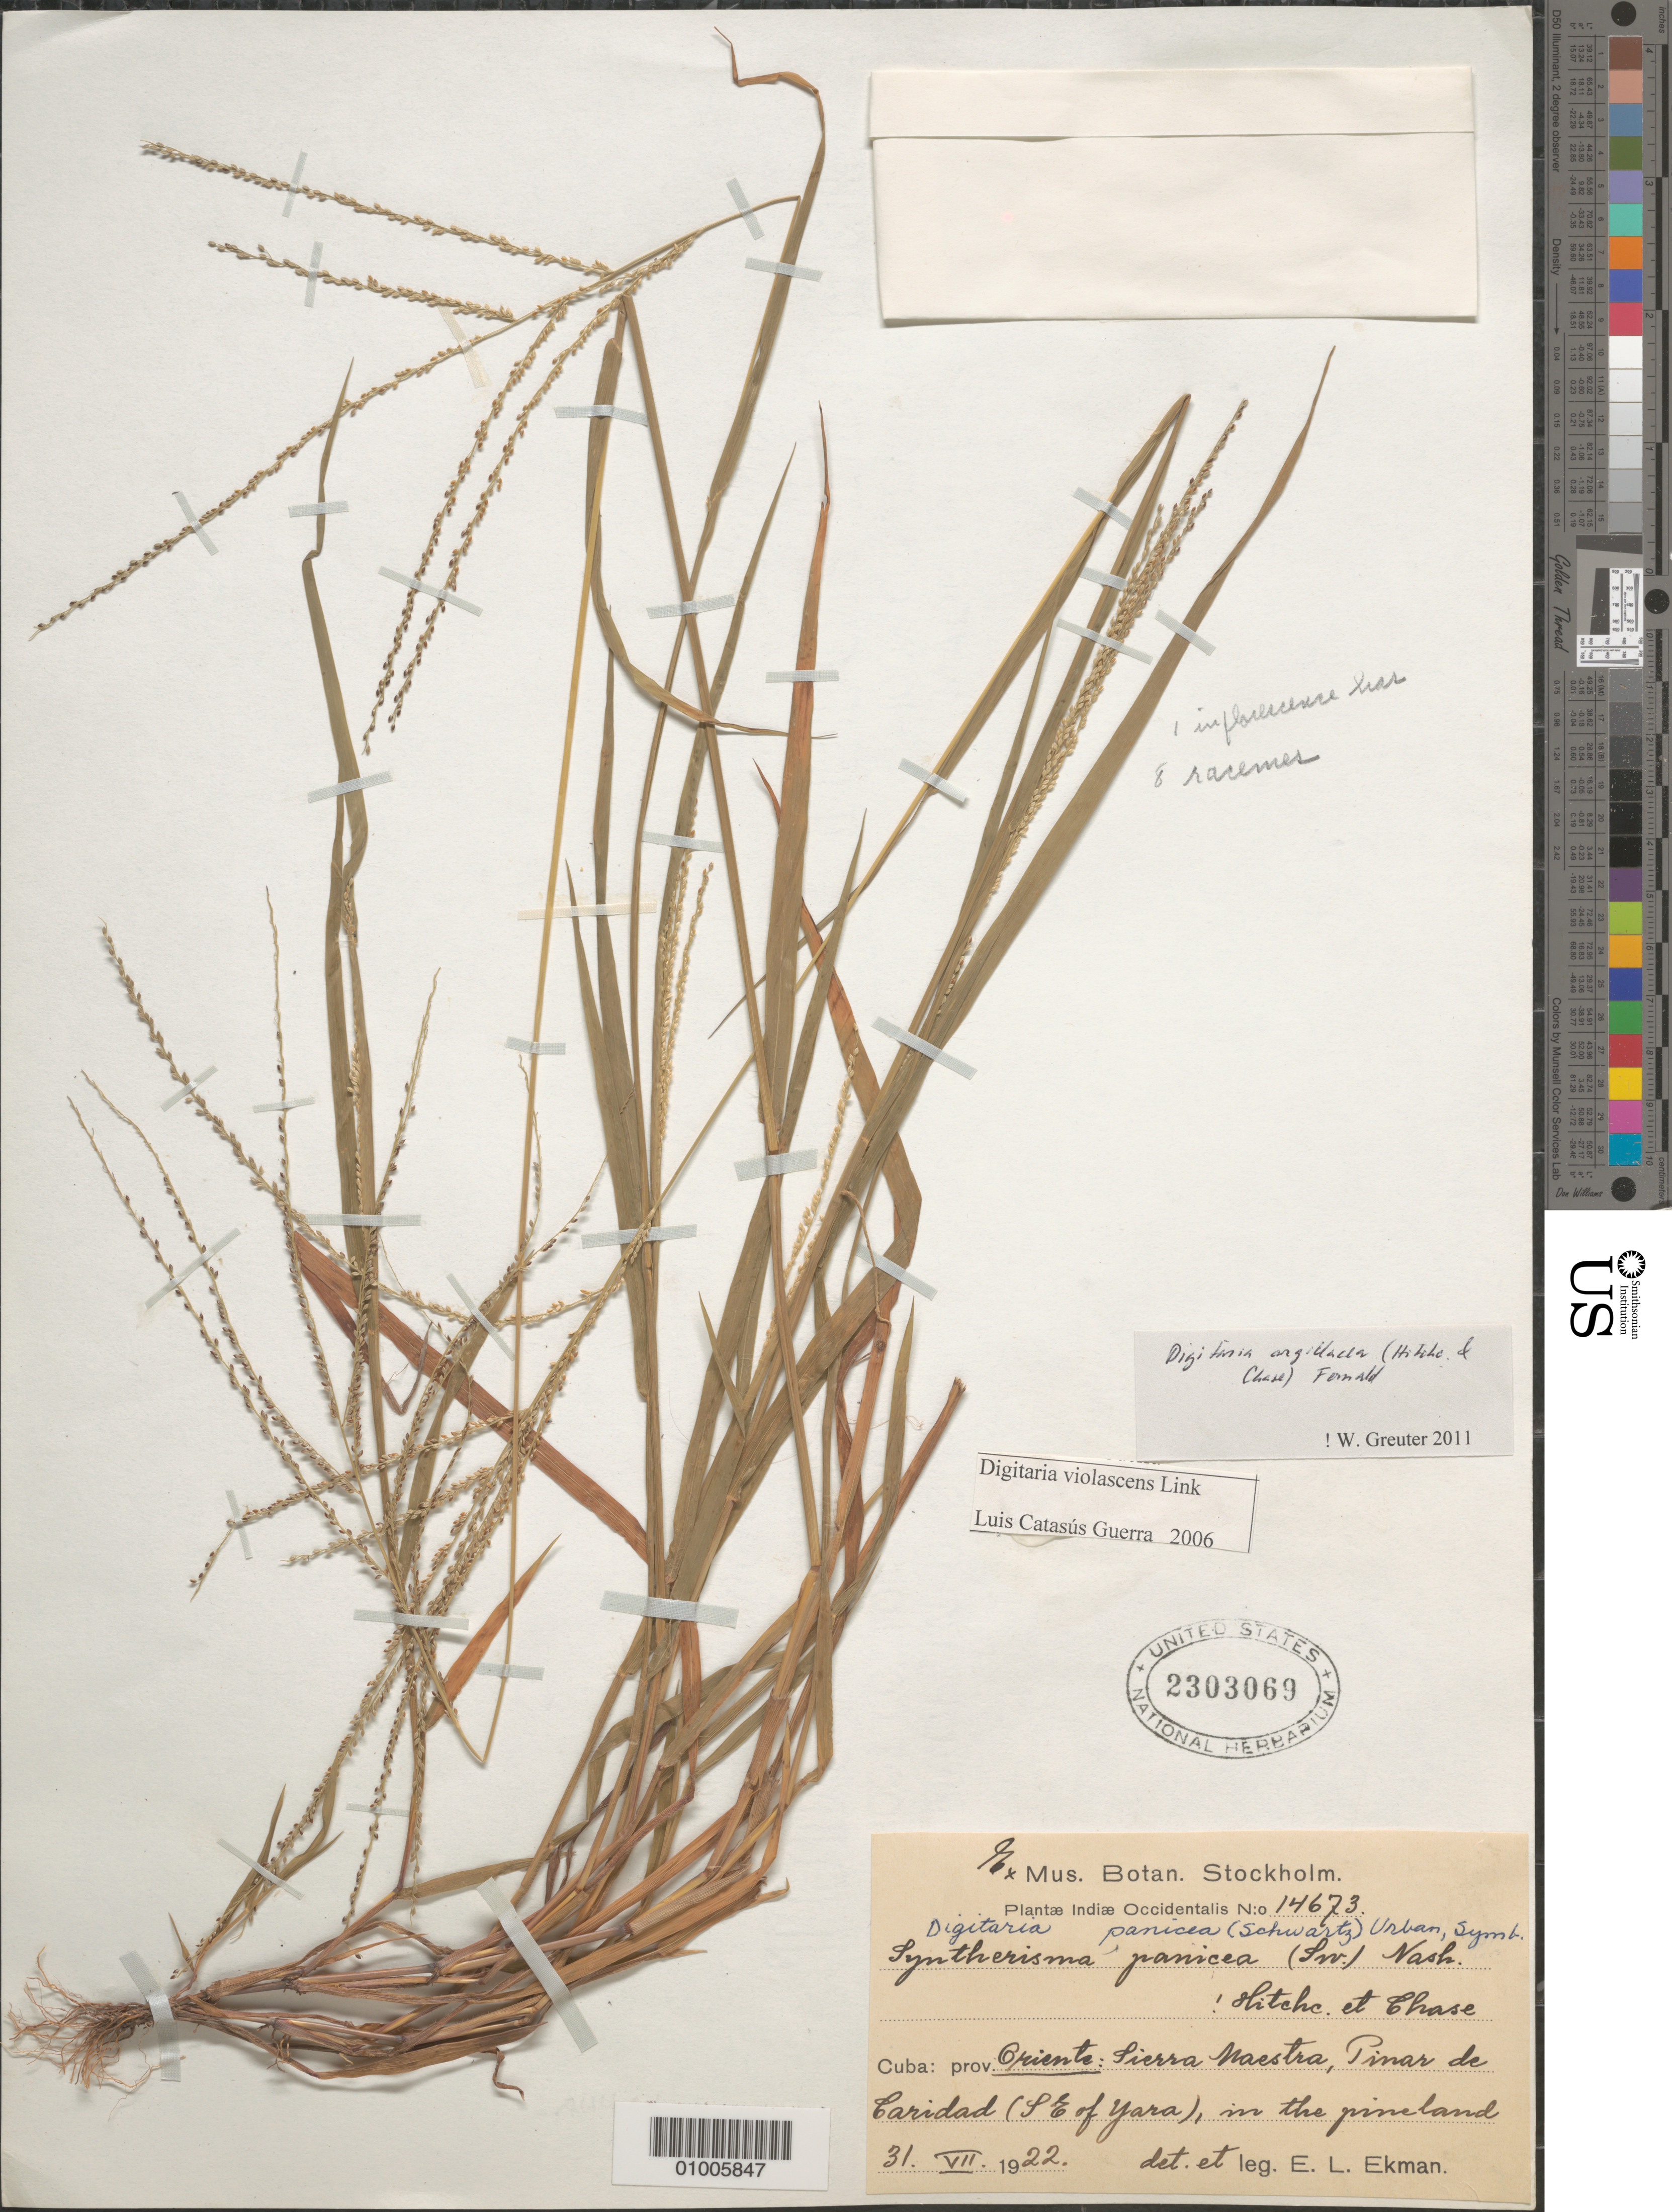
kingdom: Plantae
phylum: Tracheophyta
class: Liliopsida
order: Poales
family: Poaceae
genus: Digitaria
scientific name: Digitaria argillacea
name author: (Hitchc. & Chase) Fernald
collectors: E. L. Ekman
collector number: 14673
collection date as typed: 31 Jul 1922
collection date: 1922-07-31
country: Cuba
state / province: Oriente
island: Cuba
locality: Sierra Maestra, Pinar de Caridad (SE of Yara) in the pineland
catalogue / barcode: US 2303069